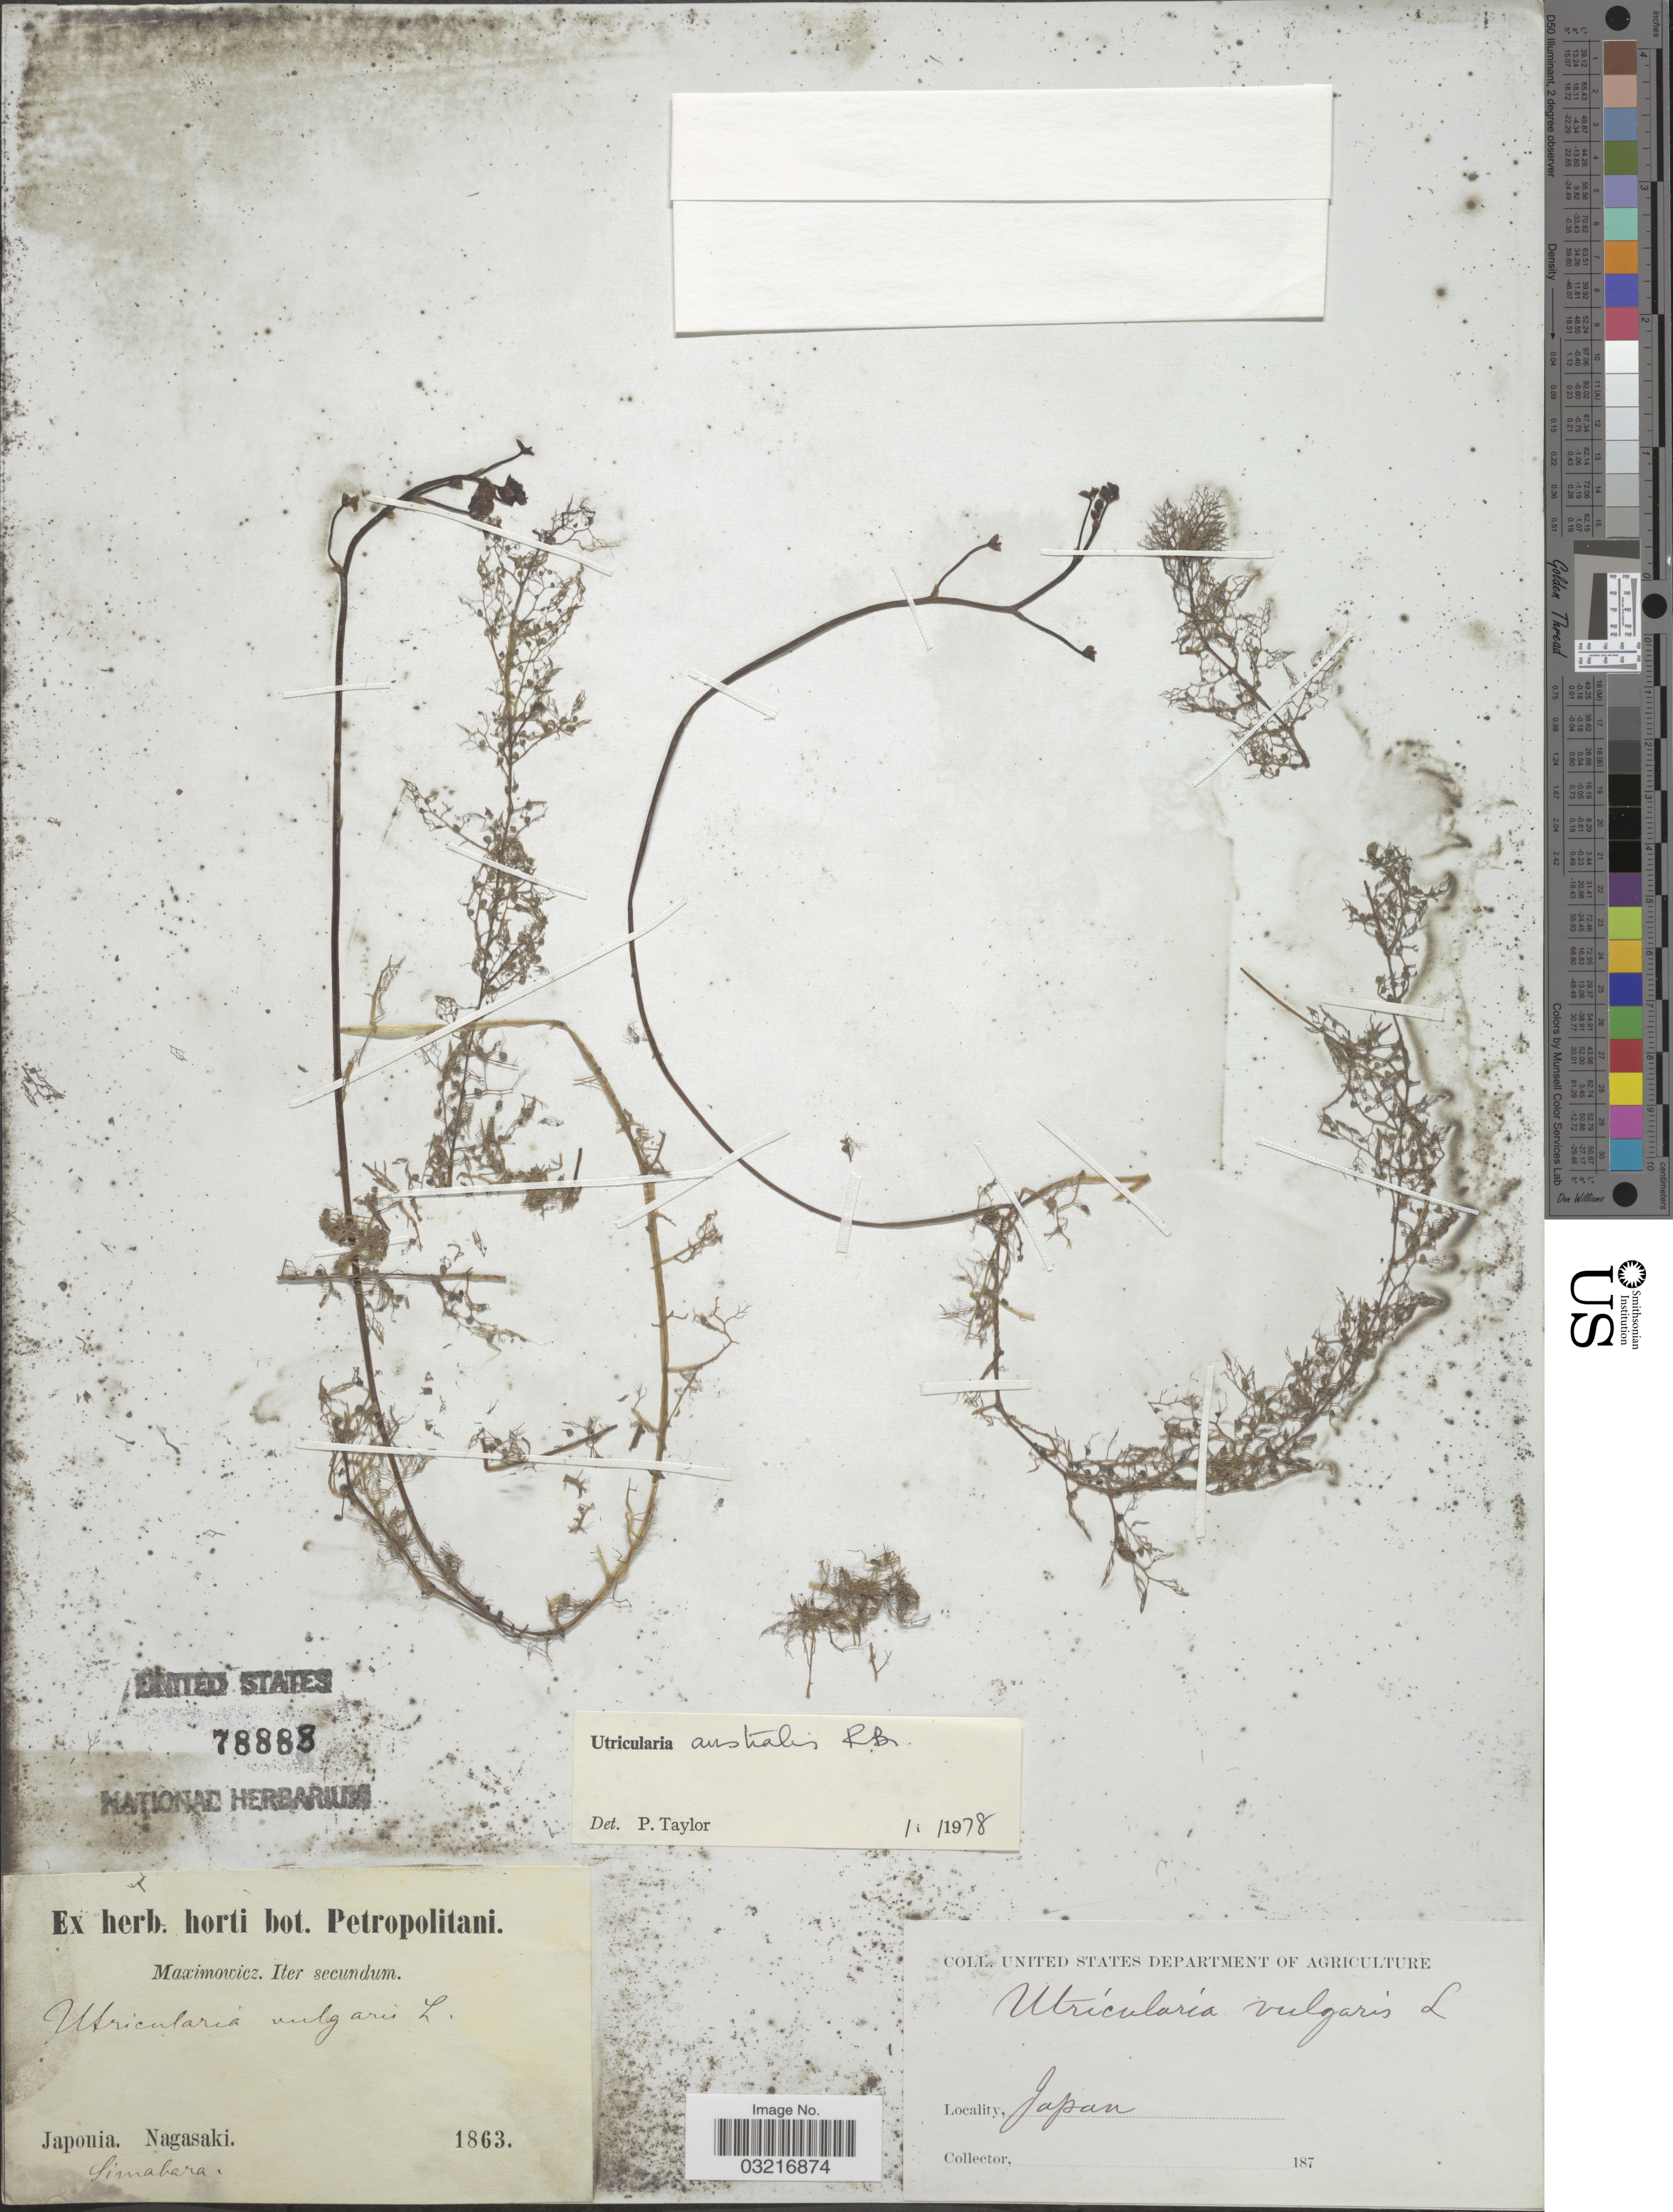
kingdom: Plantae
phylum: Tracheophyta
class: Magnoliopsida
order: Lamiales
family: Lentibulariaceae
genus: Utricularia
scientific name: Utricularia australis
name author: R. Br.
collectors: -. Maximowicz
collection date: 1863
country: Japan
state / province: Nagasaki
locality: Japonia, Simabara.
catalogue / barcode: US 78888